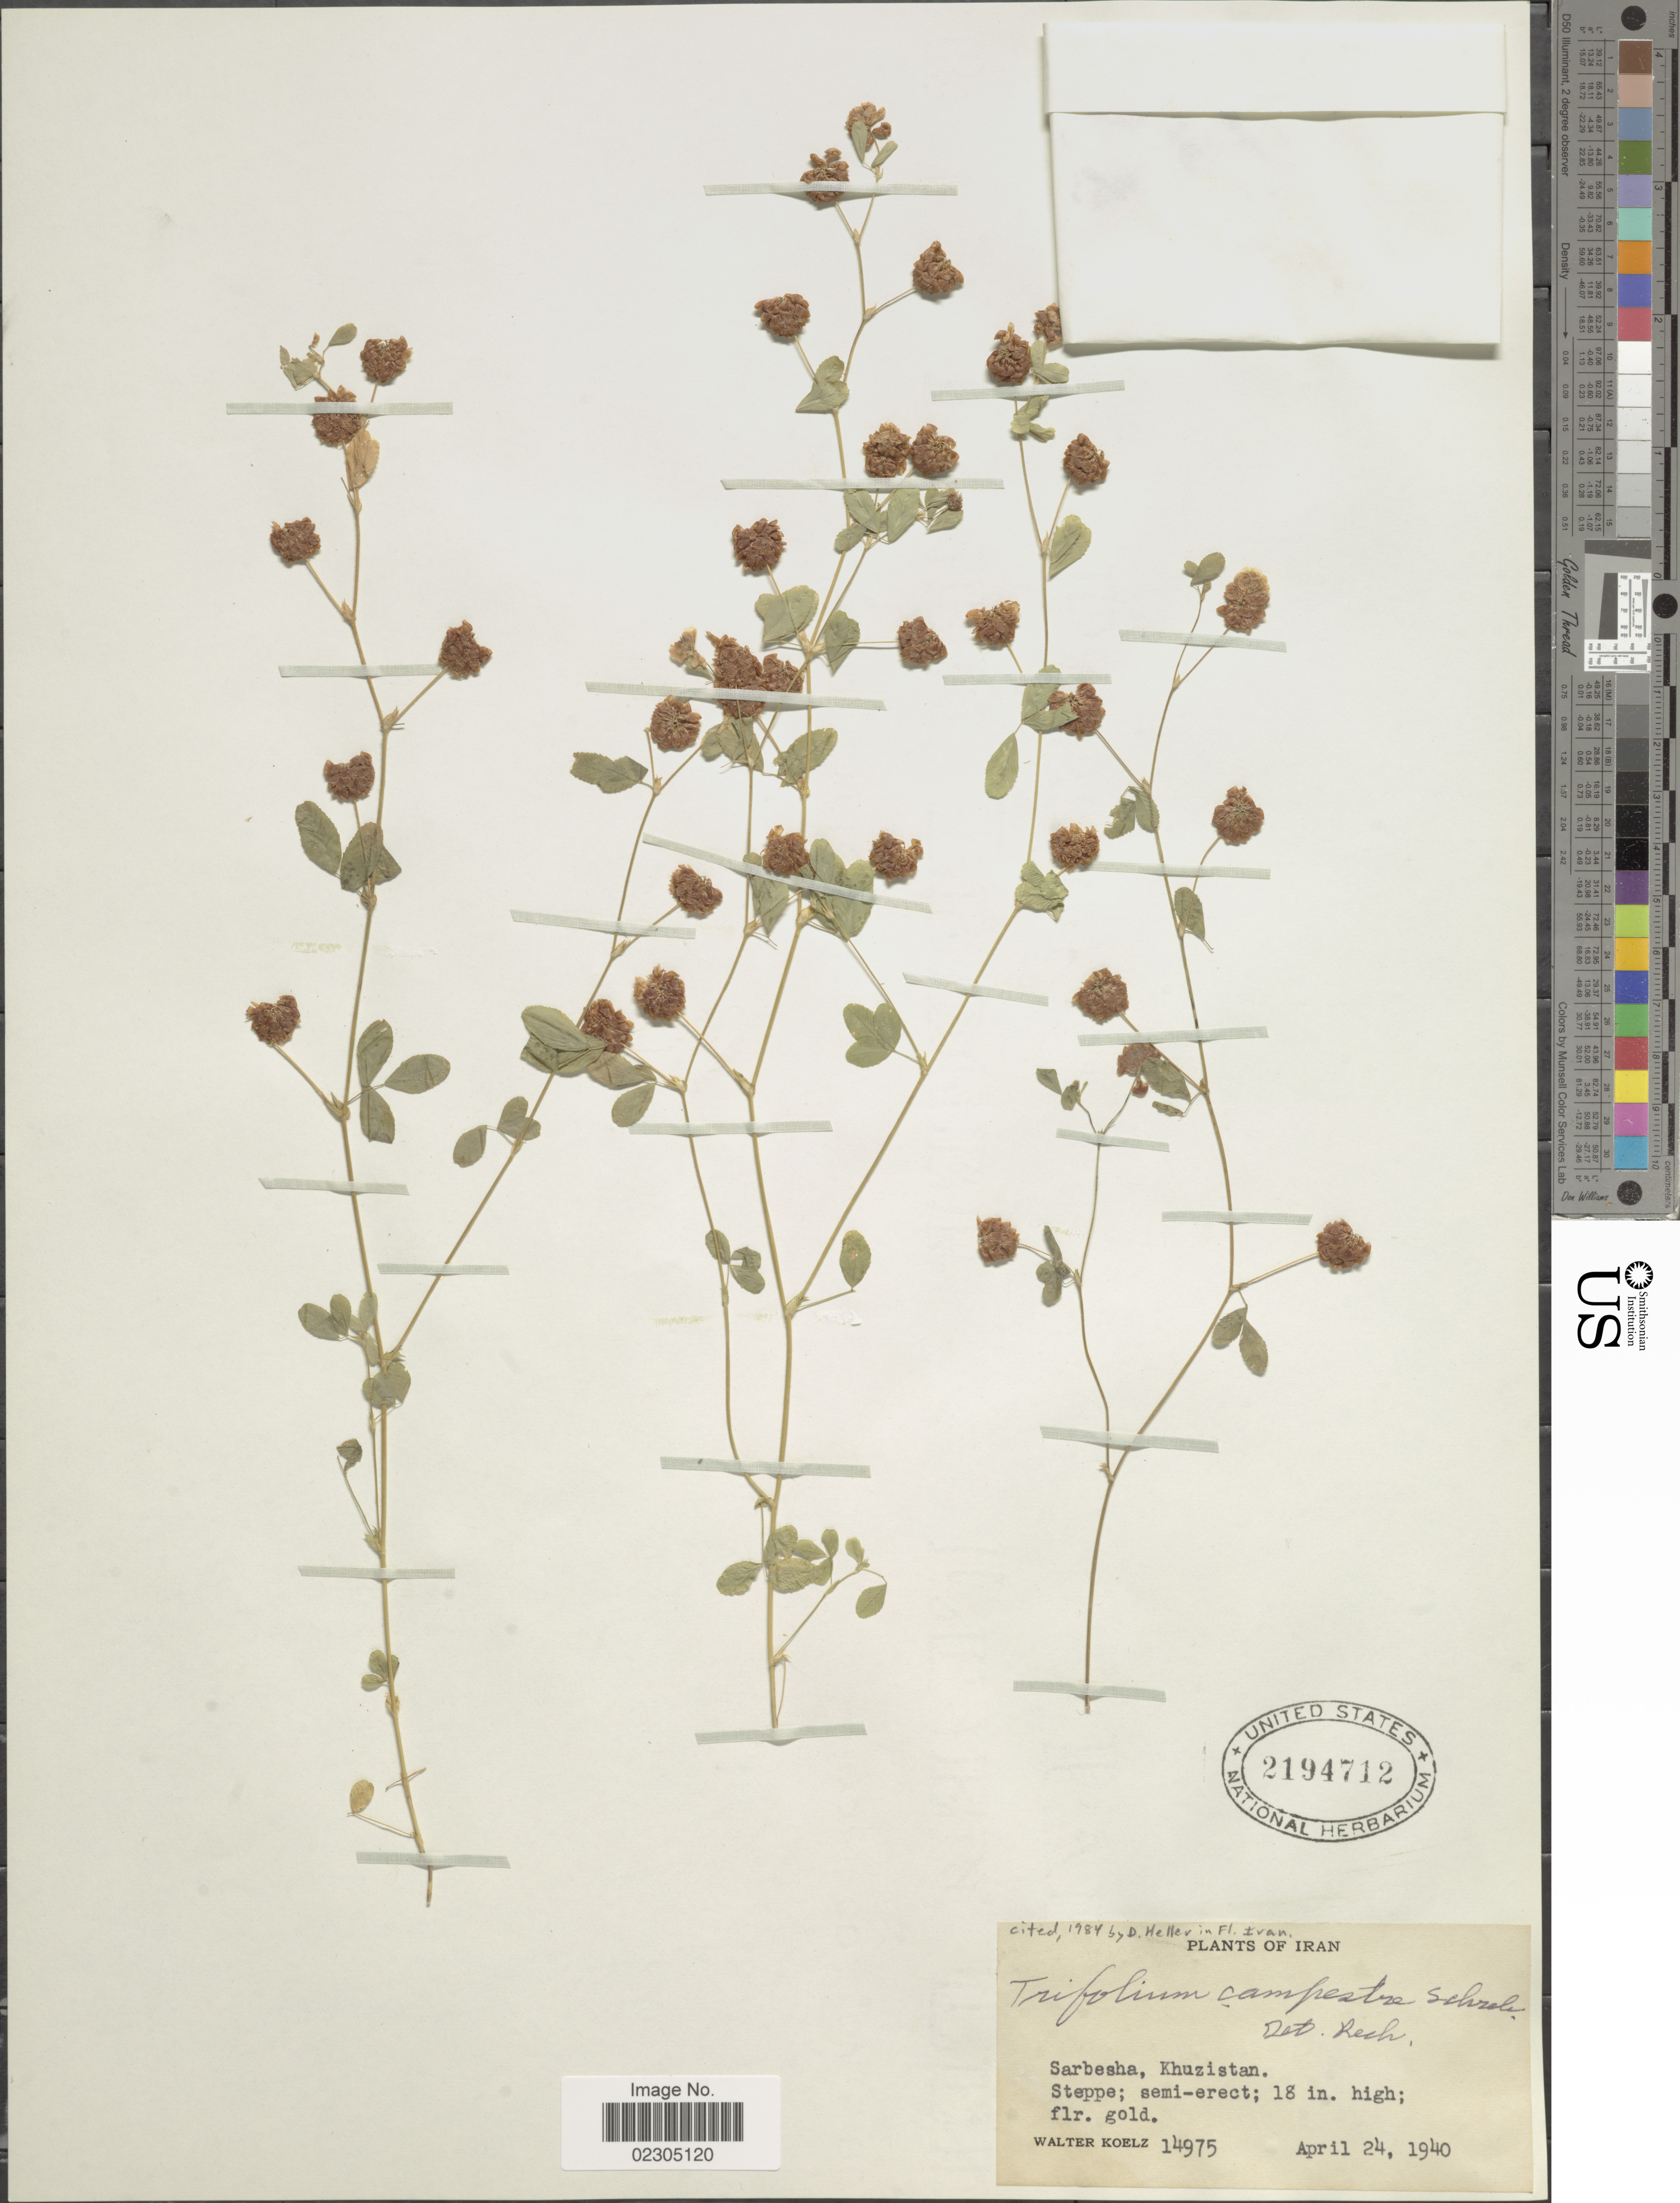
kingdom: Plantae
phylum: Tracheophyta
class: Magnoliopsida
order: Fabales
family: Fabaceae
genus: Trifolium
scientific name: Trifolium campestre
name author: Schreb.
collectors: W. N. Koelz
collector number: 14975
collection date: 1940-04-24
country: Iran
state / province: Khuzestan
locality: Sarbesha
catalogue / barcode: US 2194712